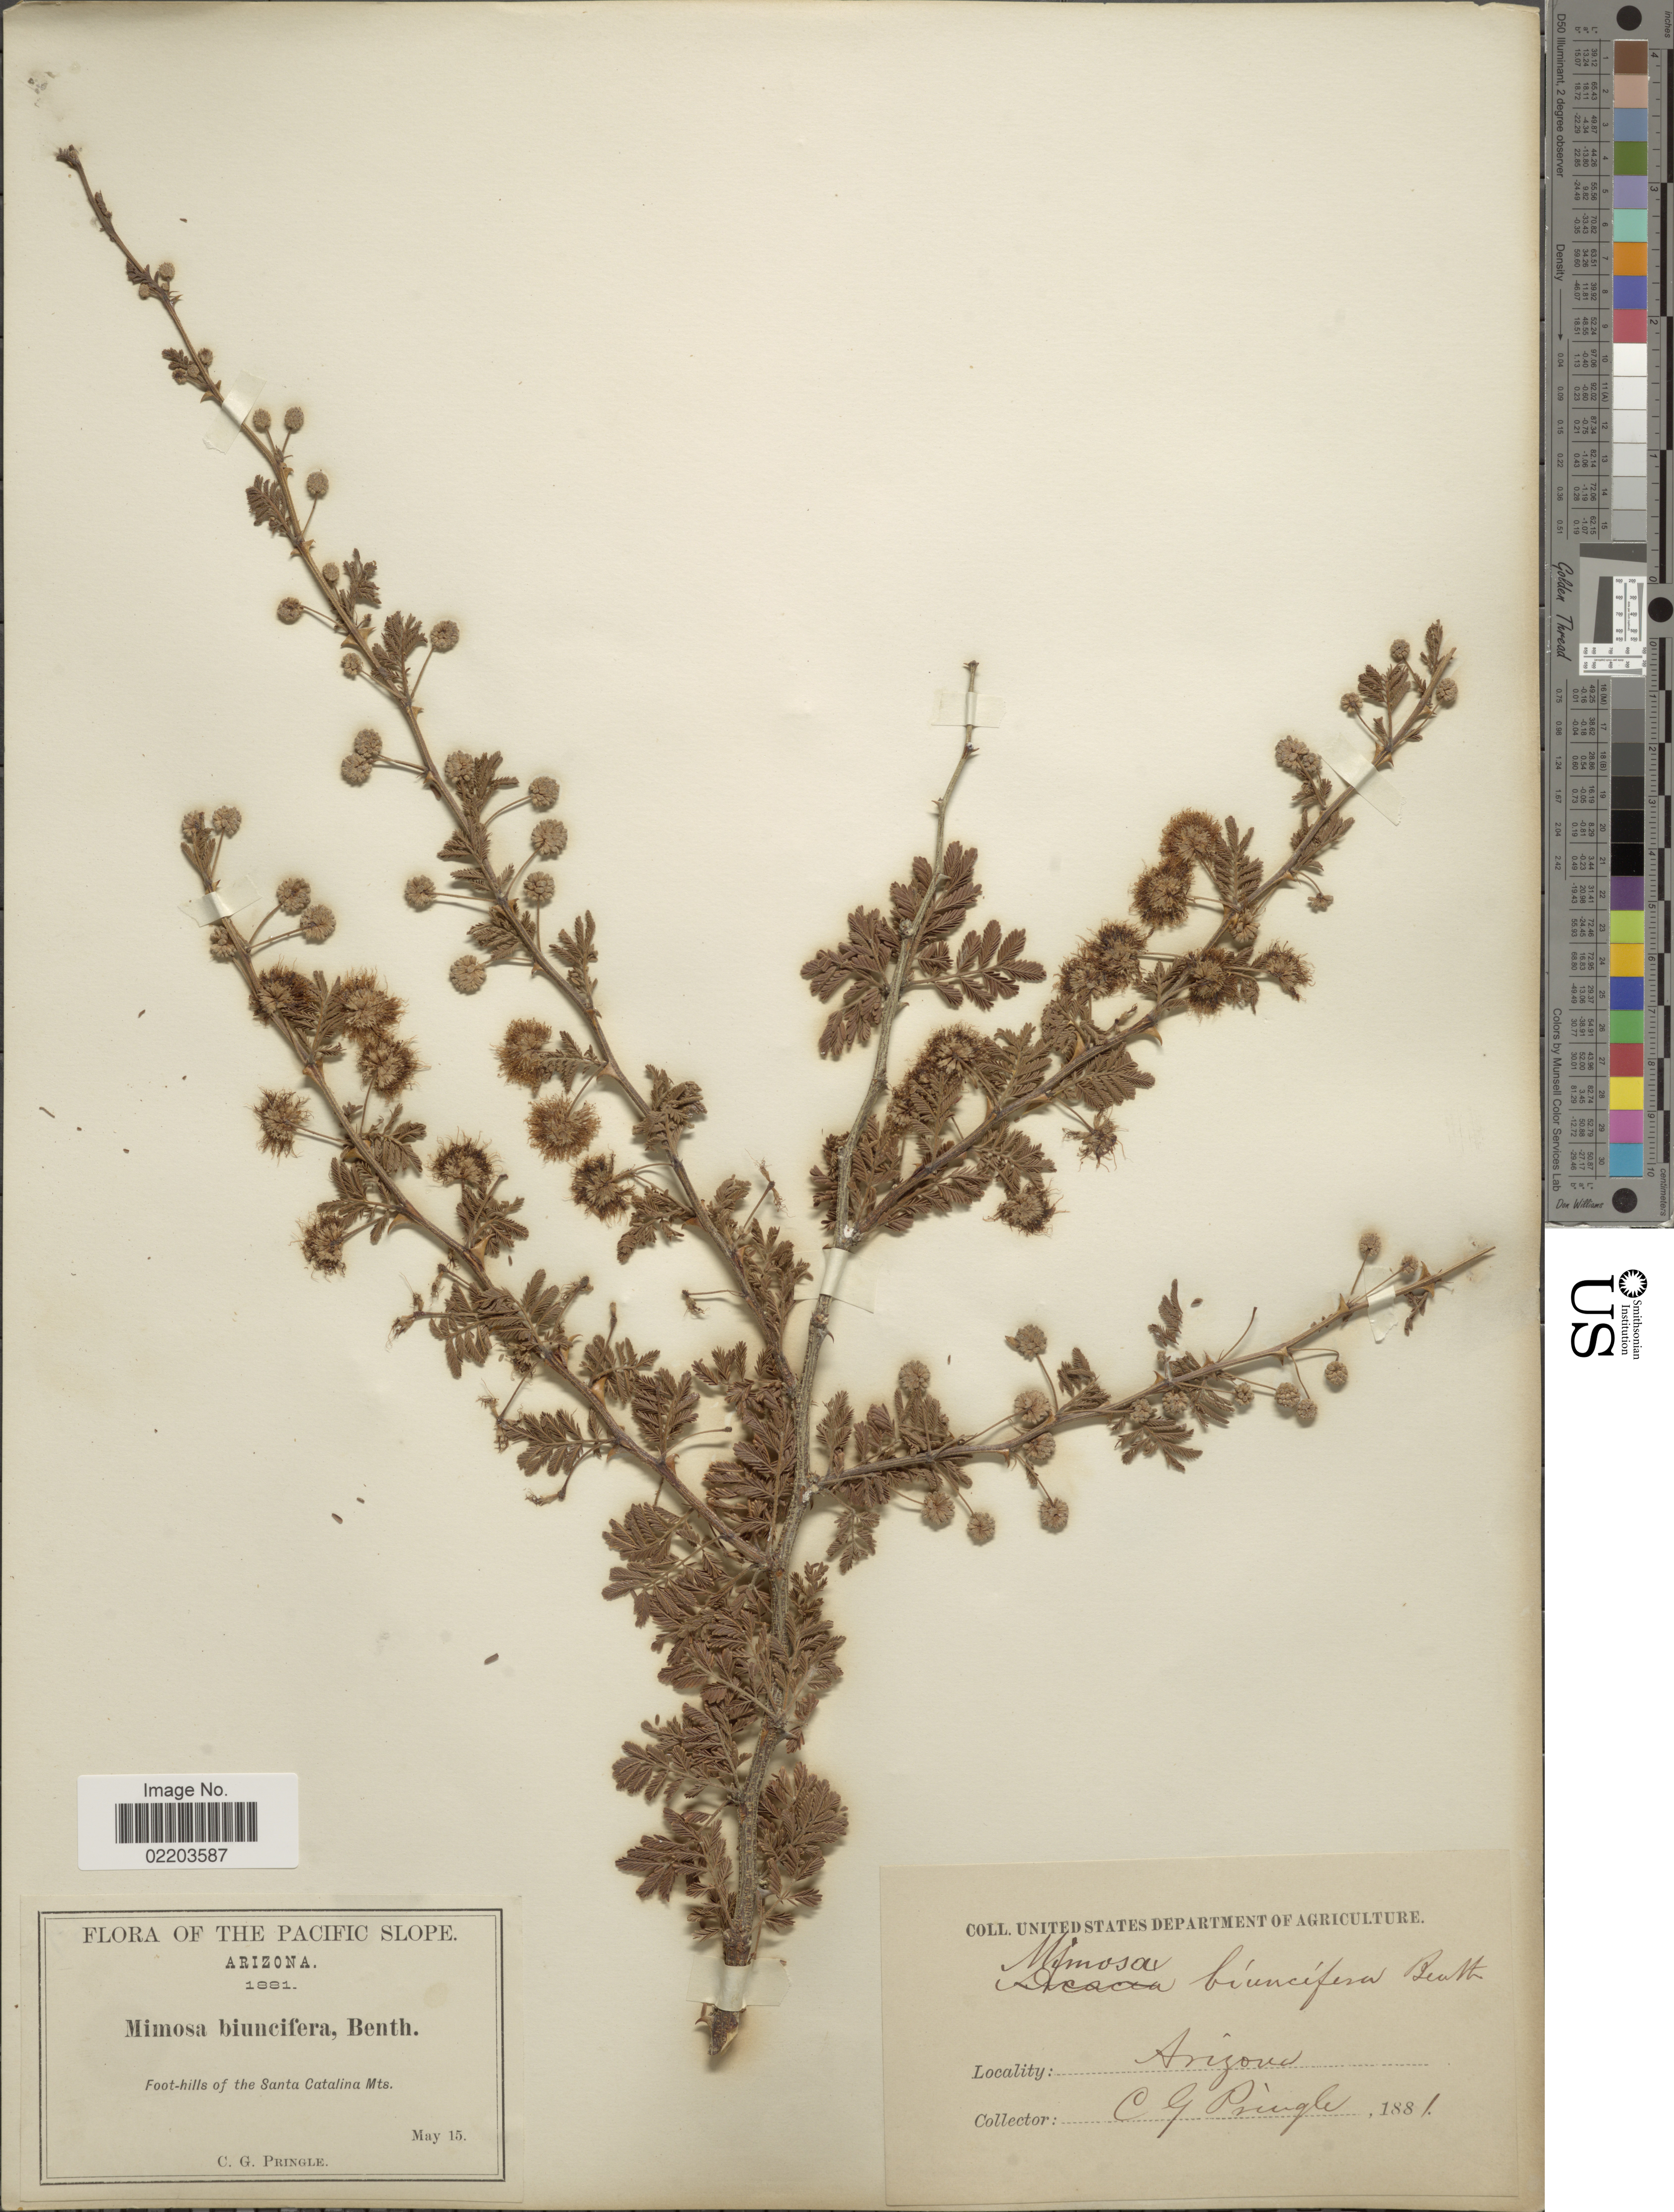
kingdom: Plantae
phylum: Tracheophyta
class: Magnoliopsida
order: Fabales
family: Fabaceae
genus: Mimosa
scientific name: Mimosa biuncifera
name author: Benth.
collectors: C. G. Pringle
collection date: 1881-05-15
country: United States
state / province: Arizona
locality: The Pacific Slope, Foot-hills of the Santa Catalina Mts